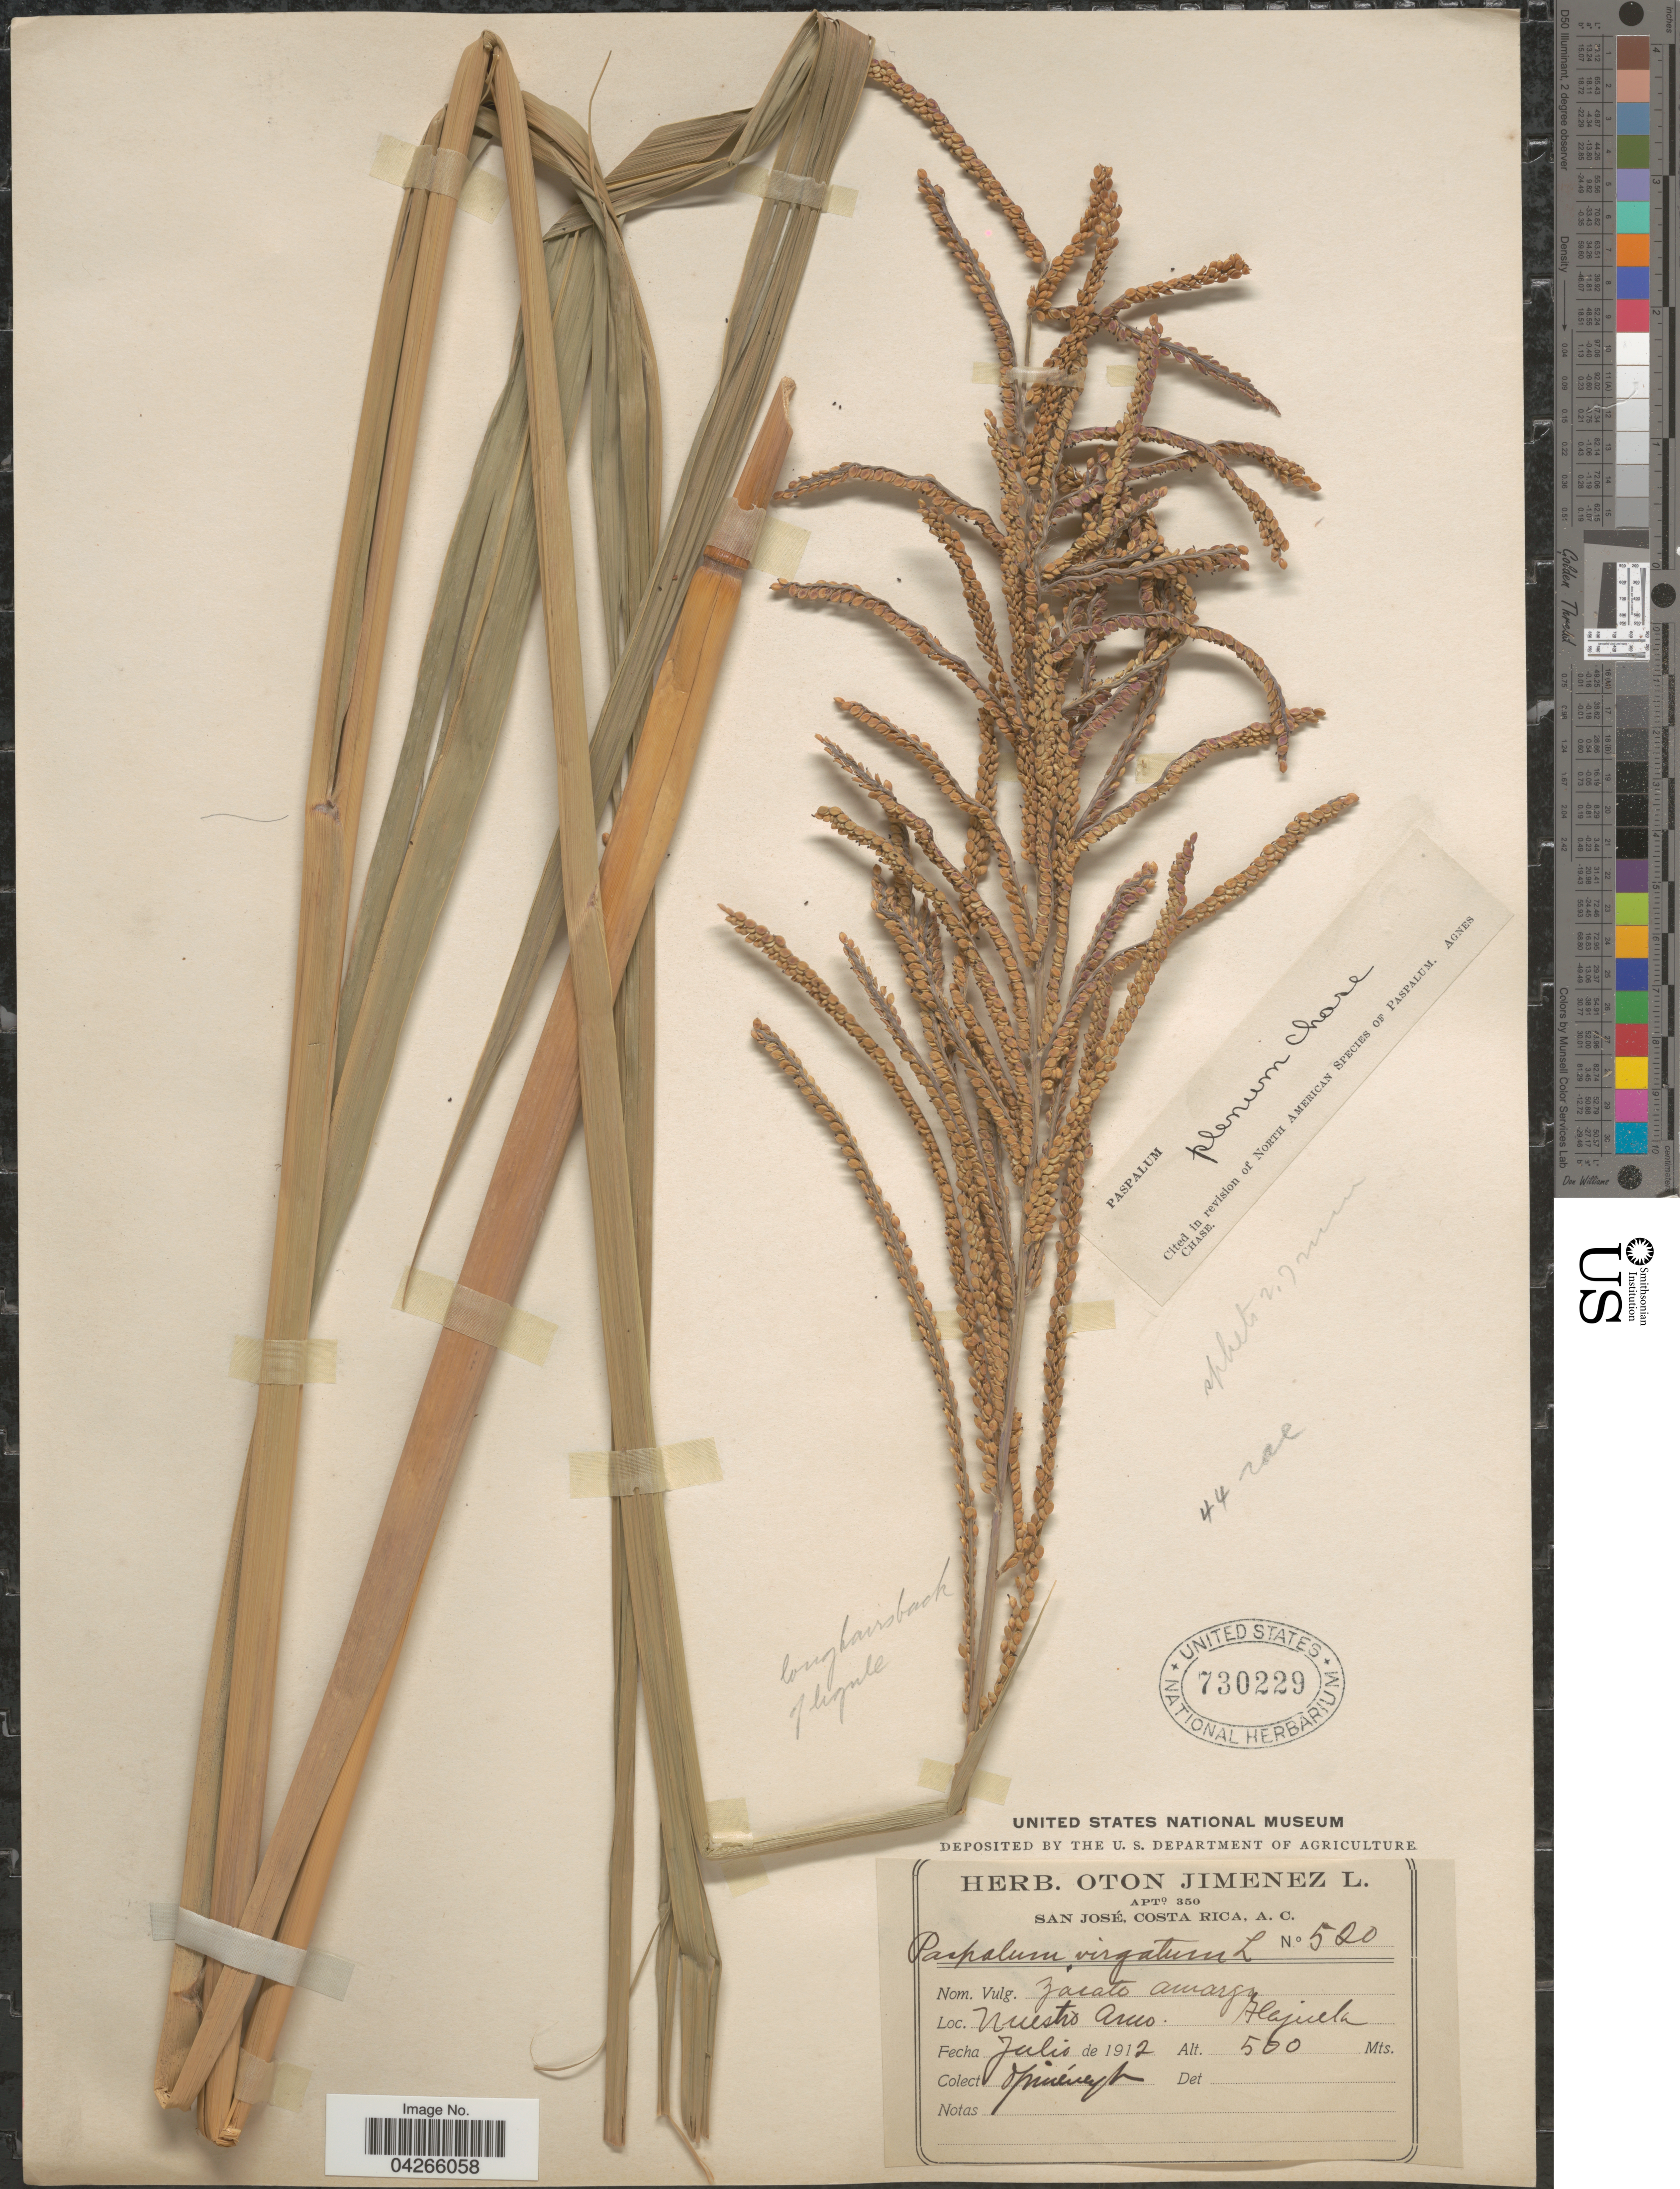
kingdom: Plantae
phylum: Tracheophyta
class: Liliopsida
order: Poales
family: Poaceae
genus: Paspalum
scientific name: Paspalum virgatum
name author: L.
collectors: O. Jiménez L.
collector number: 520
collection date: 1912-07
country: Costa Rica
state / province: Alajuela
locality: Nuestro Amo.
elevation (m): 500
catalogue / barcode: US 730229